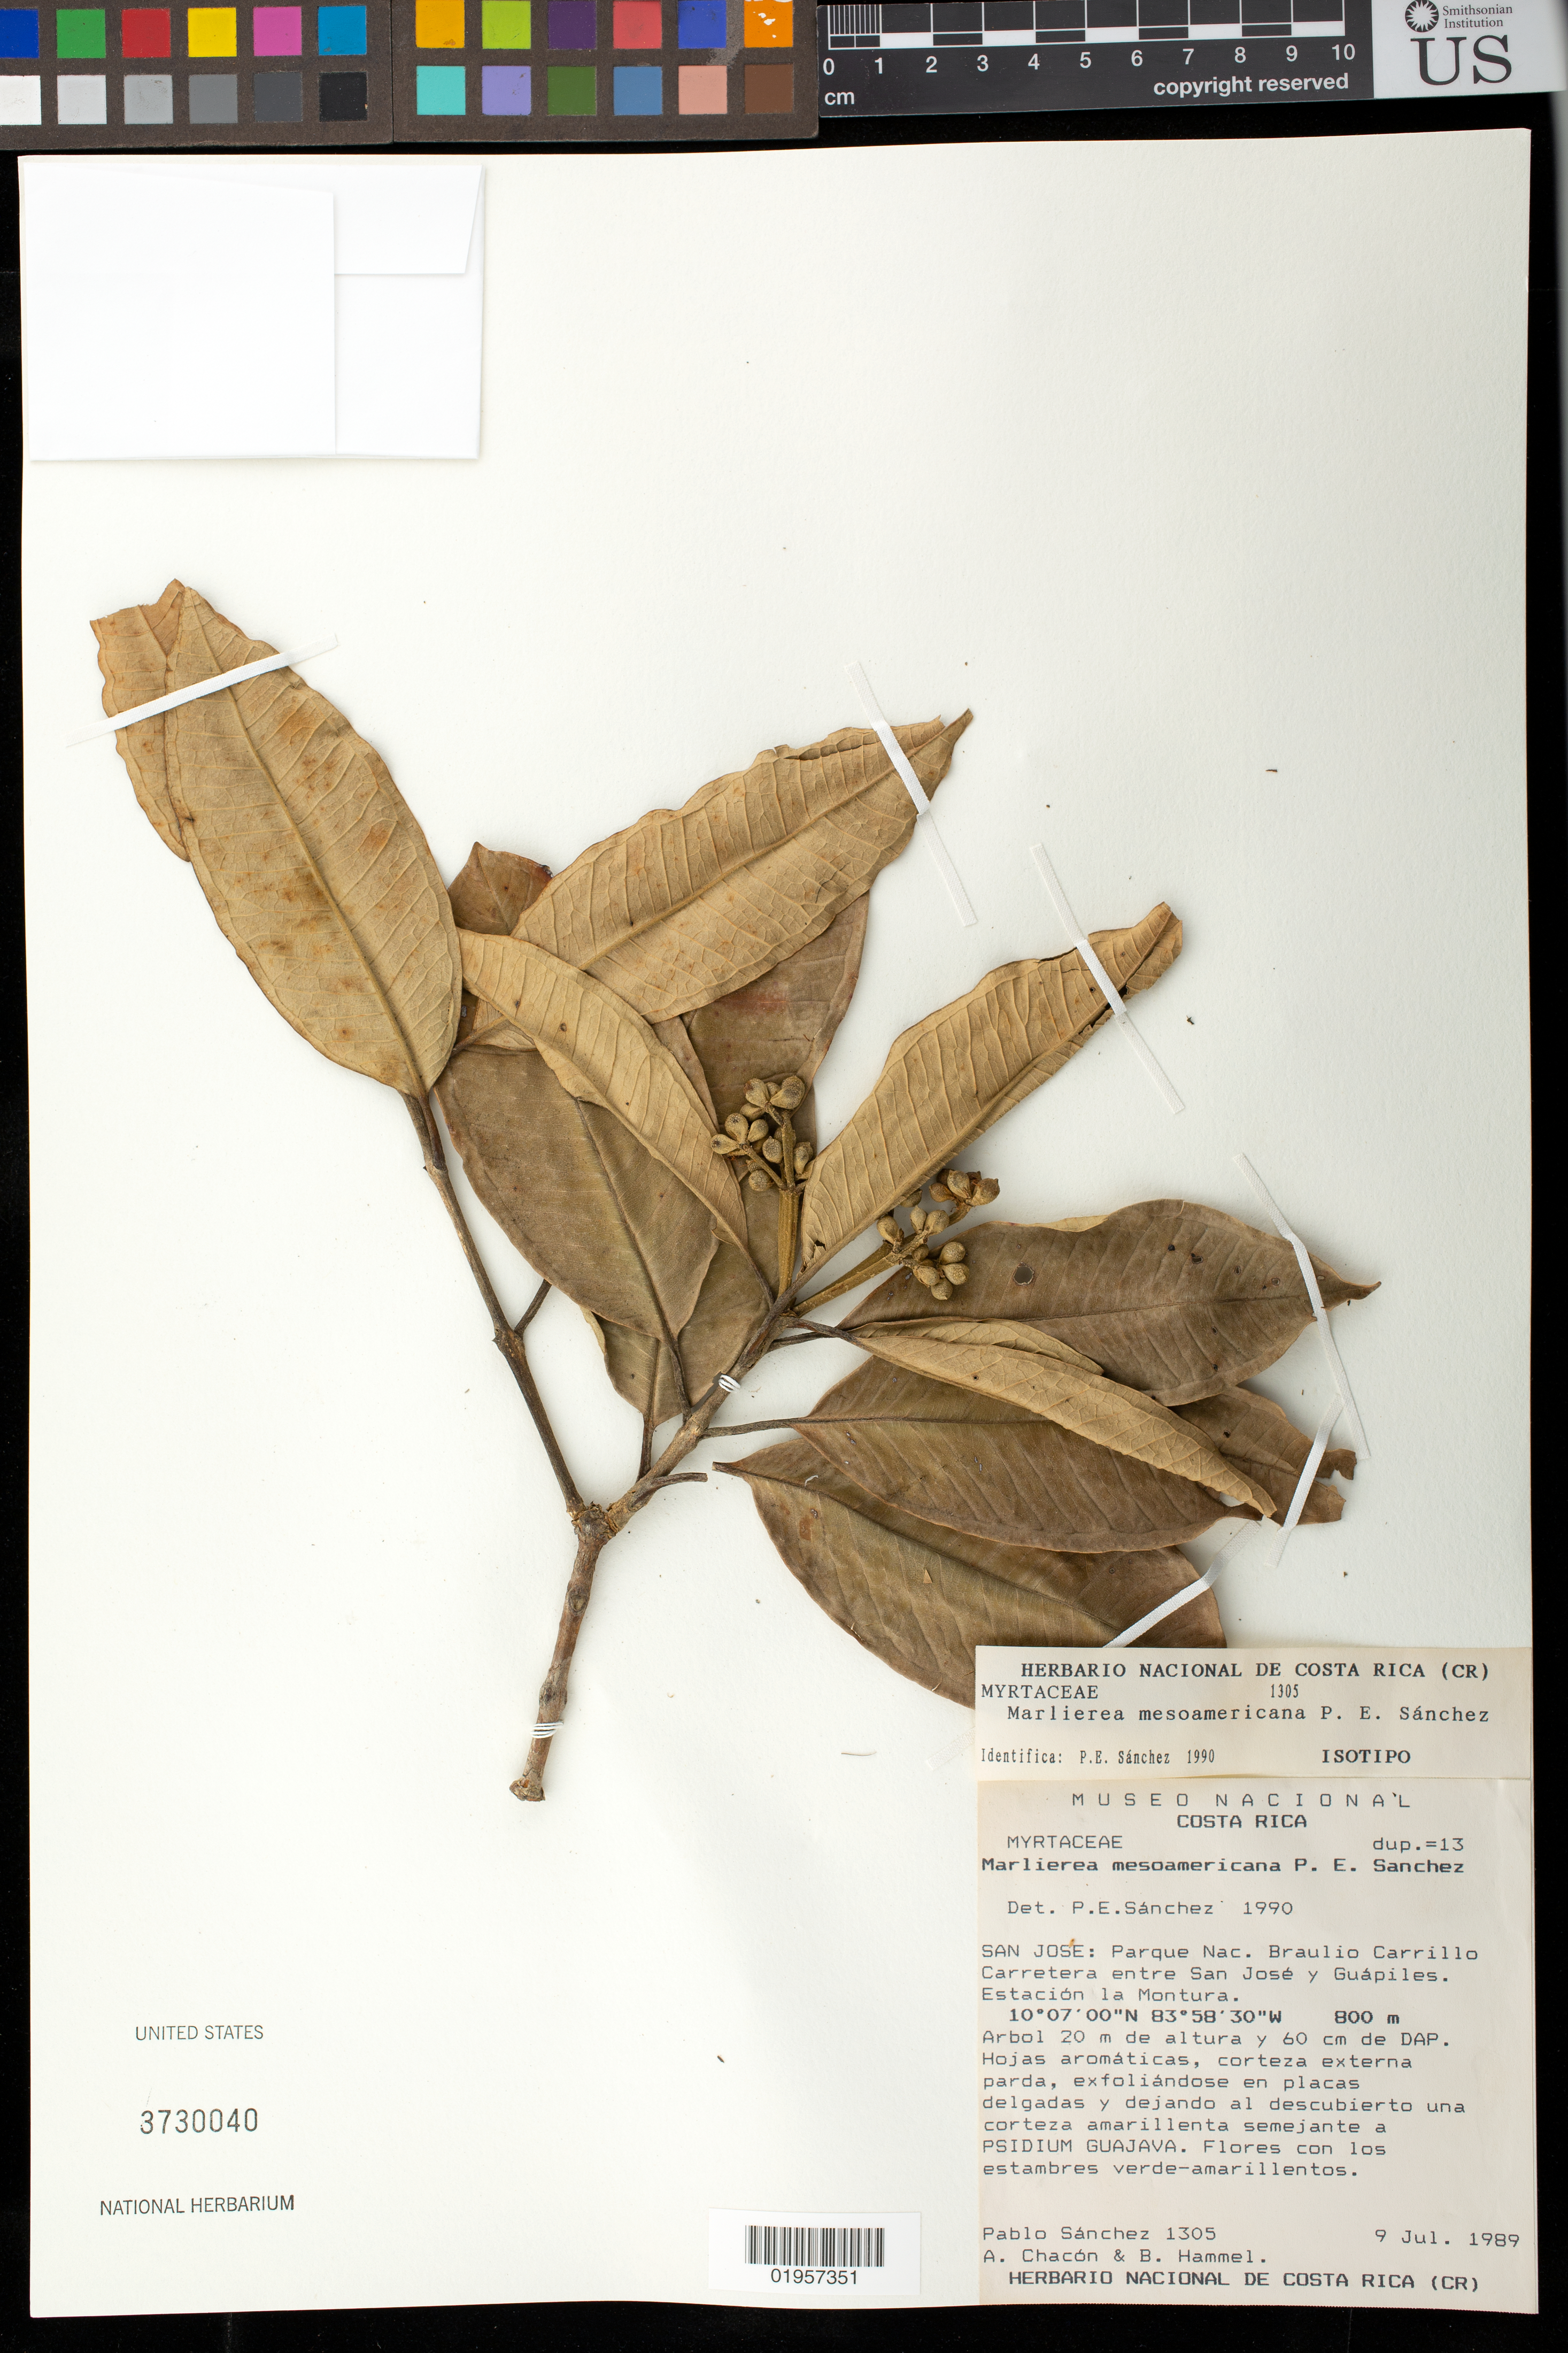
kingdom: Plantae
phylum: Tracheophyta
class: Magnoliopsida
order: Myrtales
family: Myrtaceae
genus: Marlierea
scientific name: Marlierea mesoamericana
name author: P.E. Sánchez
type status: Isotype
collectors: P. Sánchez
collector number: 1305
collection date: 1989-07-09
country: Costa Rica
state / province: San José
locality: Parque Nac. Braulio Carrillo Carretera entre San José y Guapiles, Estasion la Montura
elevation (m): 800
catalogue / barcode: US 3730040